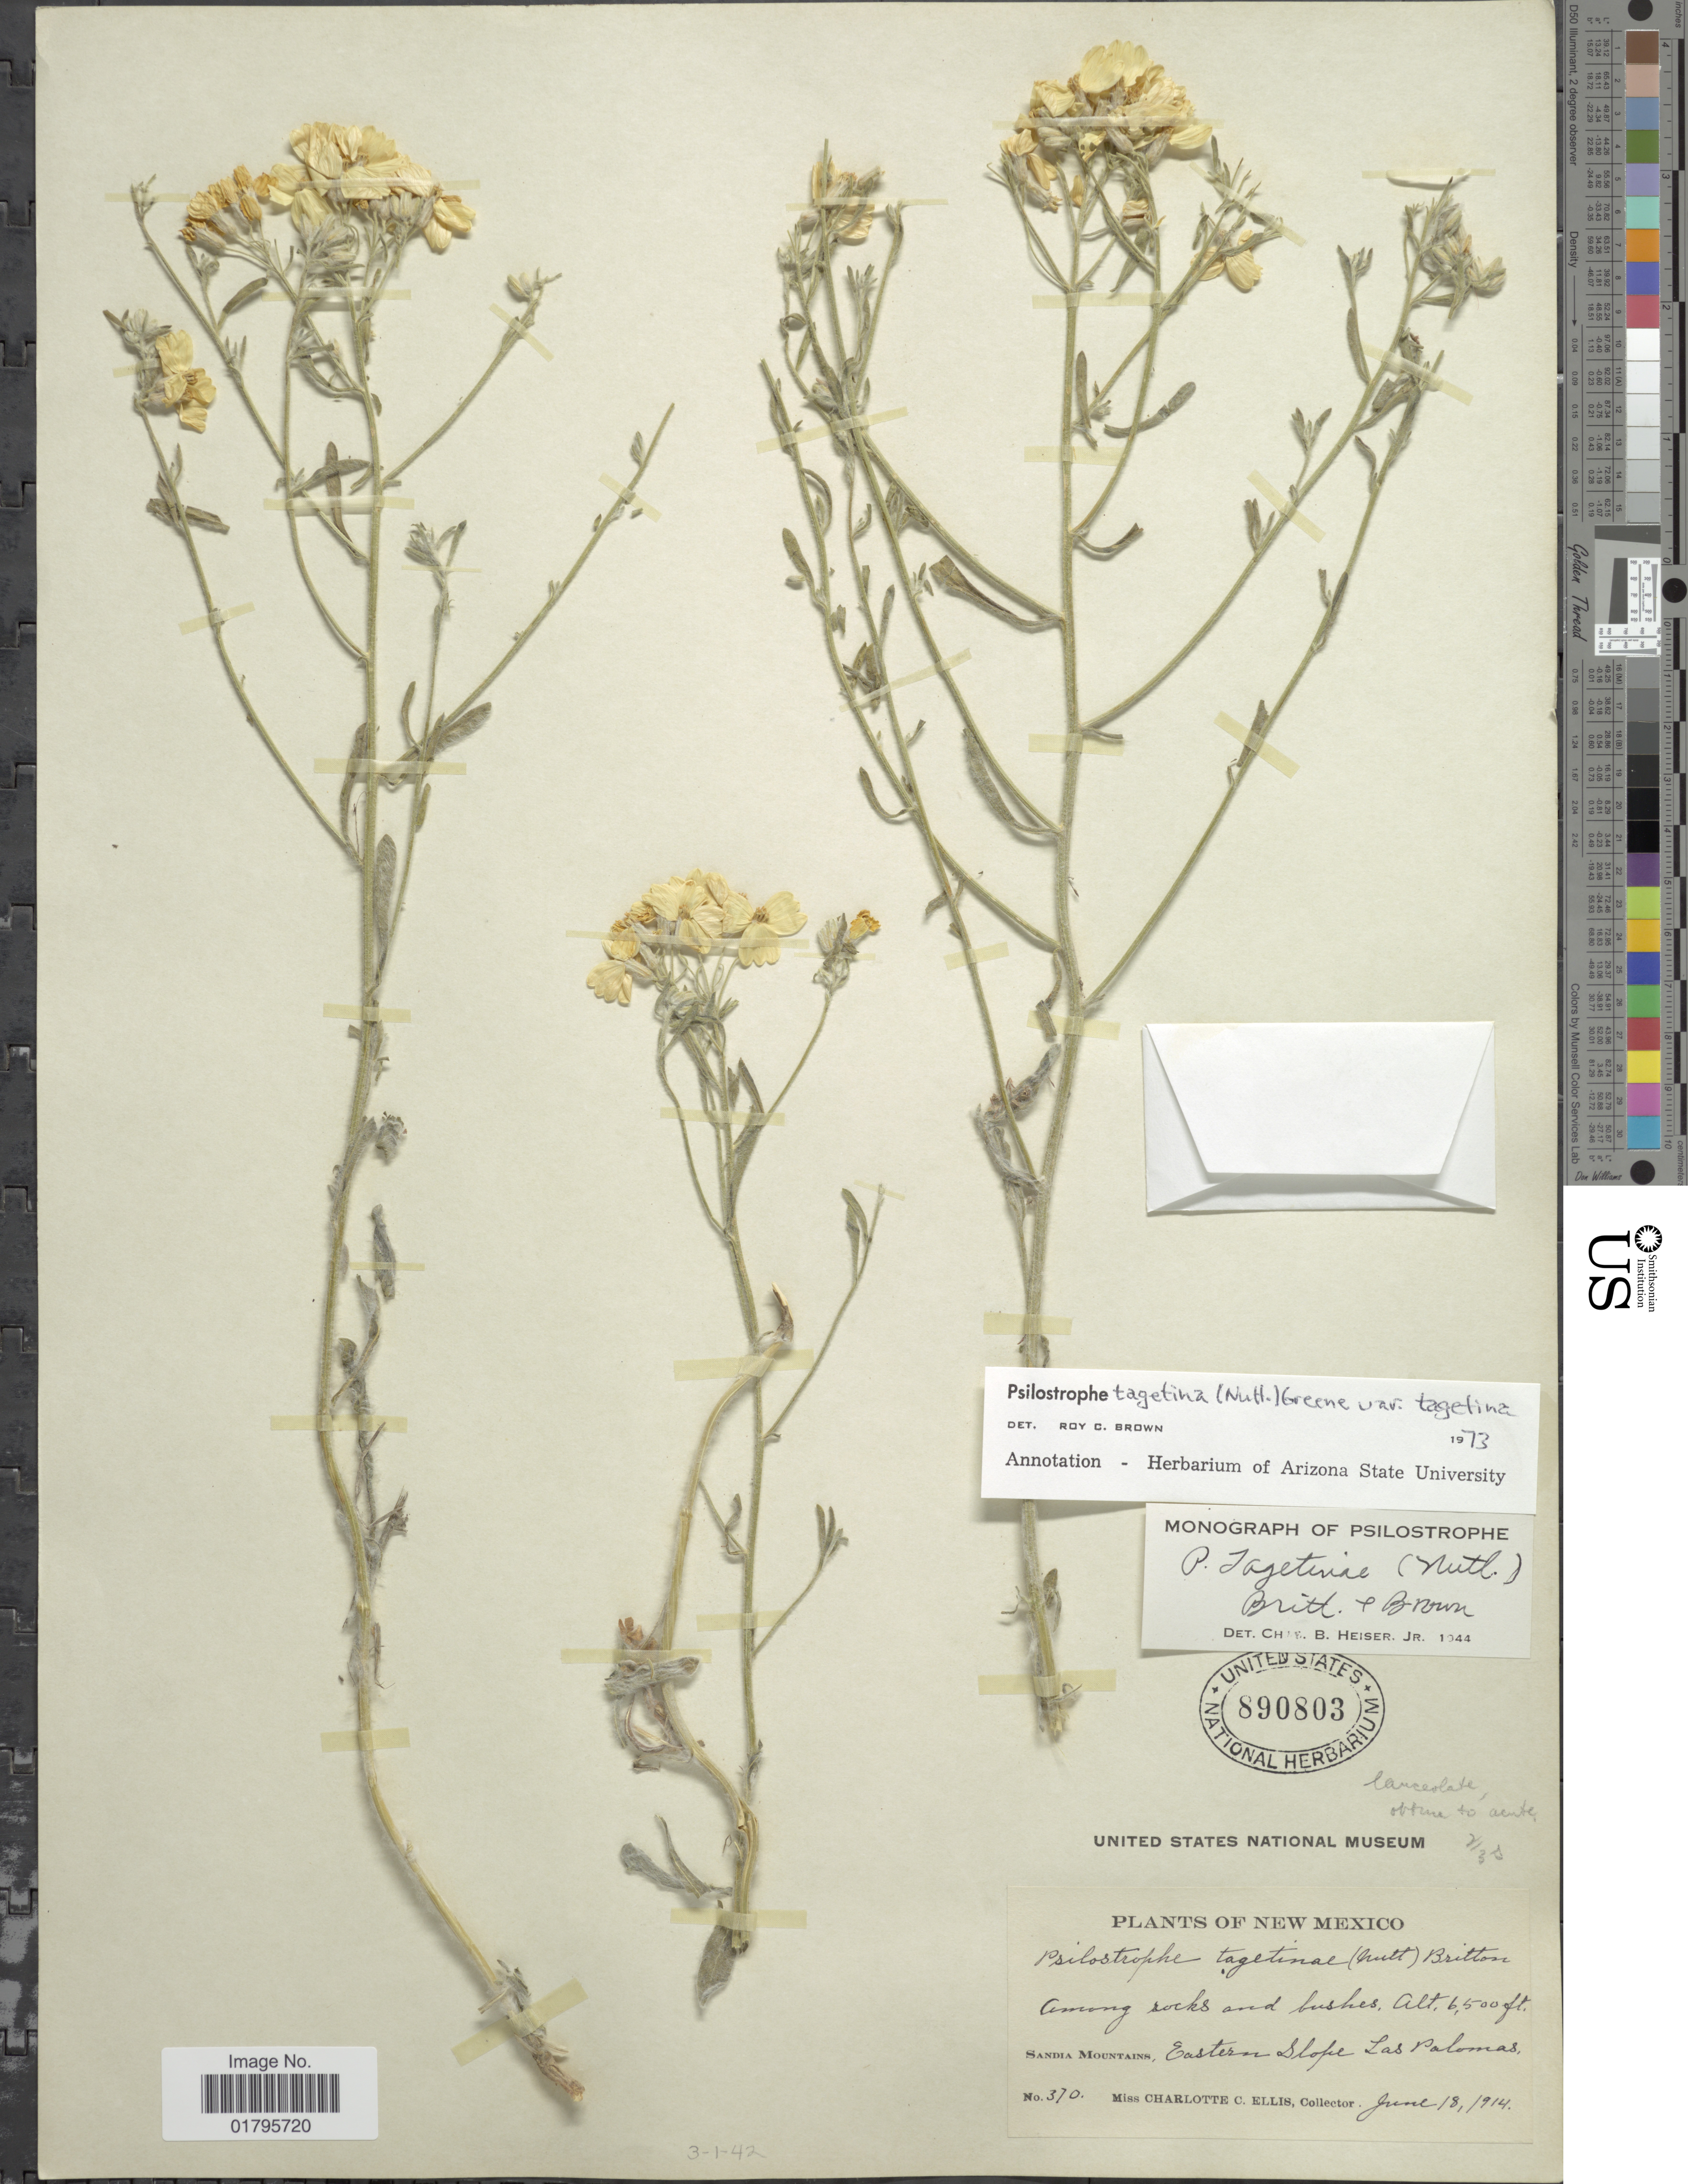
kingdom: Plantae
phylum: Tracheophyta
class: Magnoliopsida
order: Asterales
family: Asteraceae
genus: Psilostrophe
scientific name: Psilostrophe tagetina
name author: (Nutt.) Greene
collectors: C. C. Ellis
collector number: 370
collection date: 1914-06-18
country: United States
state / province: New Mexico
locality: Sandia Mountains, Eastern Slope Las Palomas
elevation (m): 1981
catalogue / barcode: US 890803